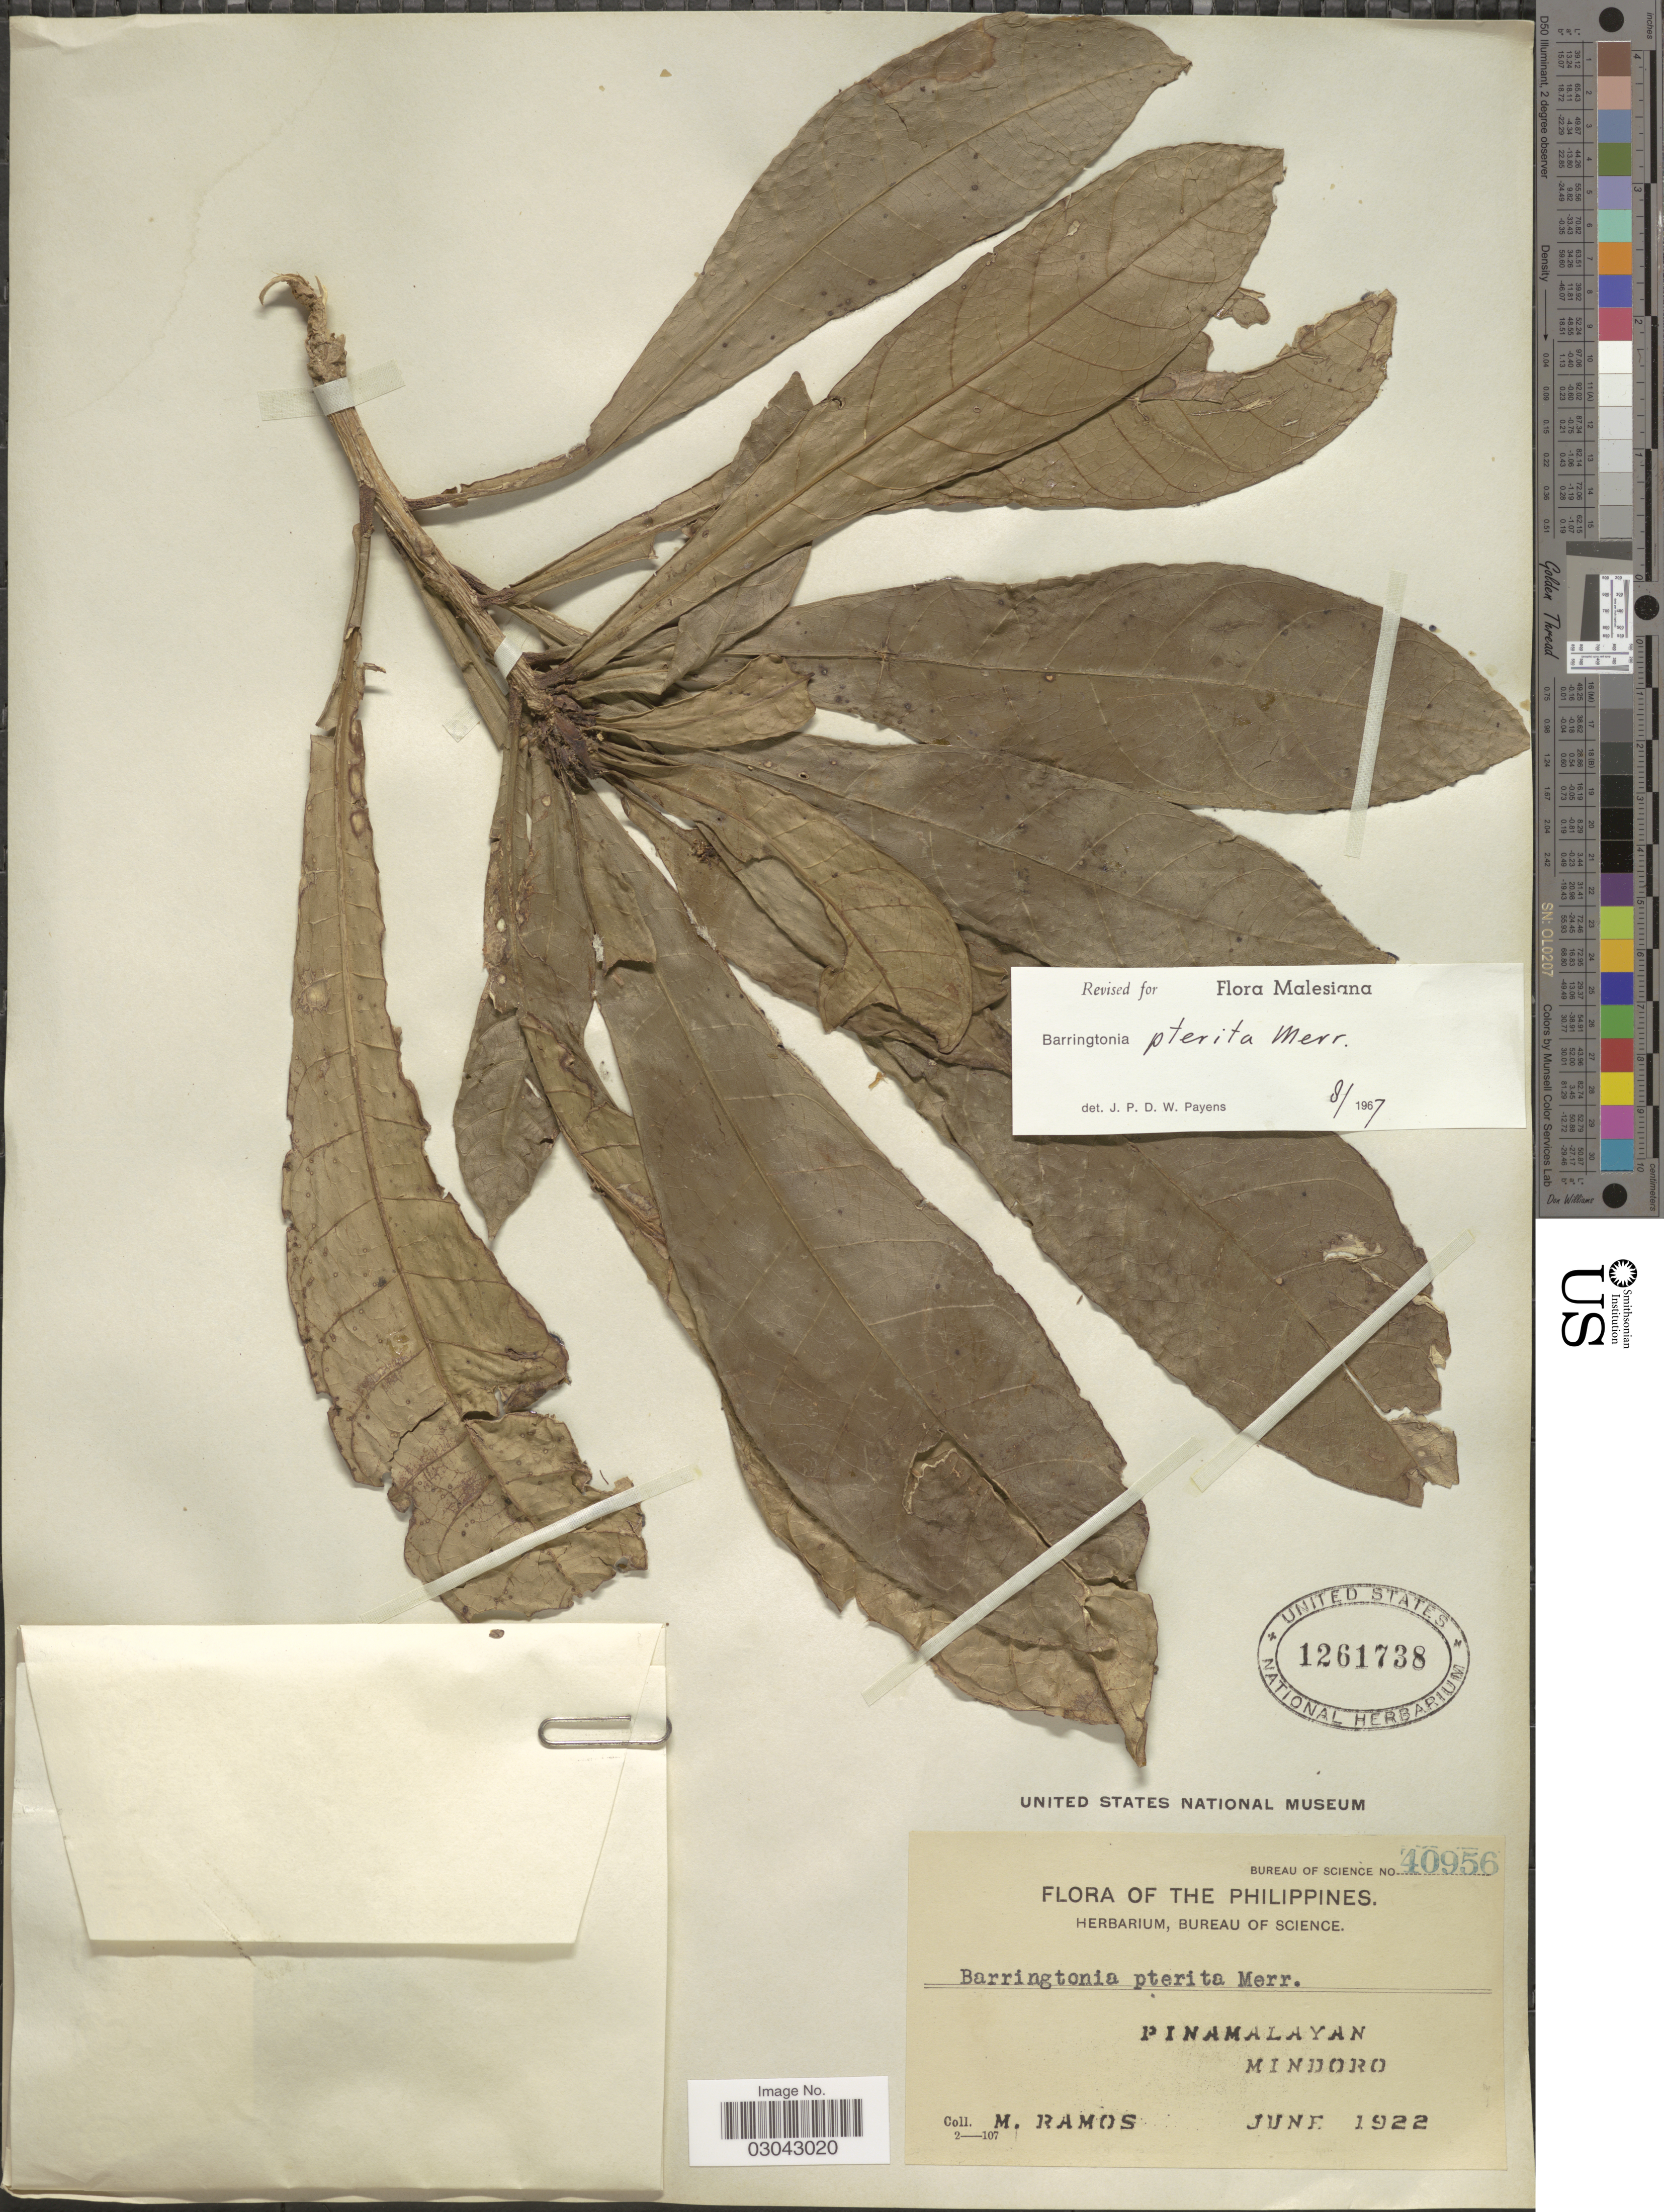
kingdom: Plantae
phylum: Tracheophyta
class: Magnoliopsida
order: Ericales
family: Lecythidaceae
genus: Barringtonia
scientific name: Barringtonia pterita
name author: Merr.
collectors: M. Ramos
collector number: Bureau of Science 40956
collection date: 1922-06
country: Philippines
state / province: Mimaropa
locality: Pinamalayan, Mindoro.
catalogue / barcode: US 1261738